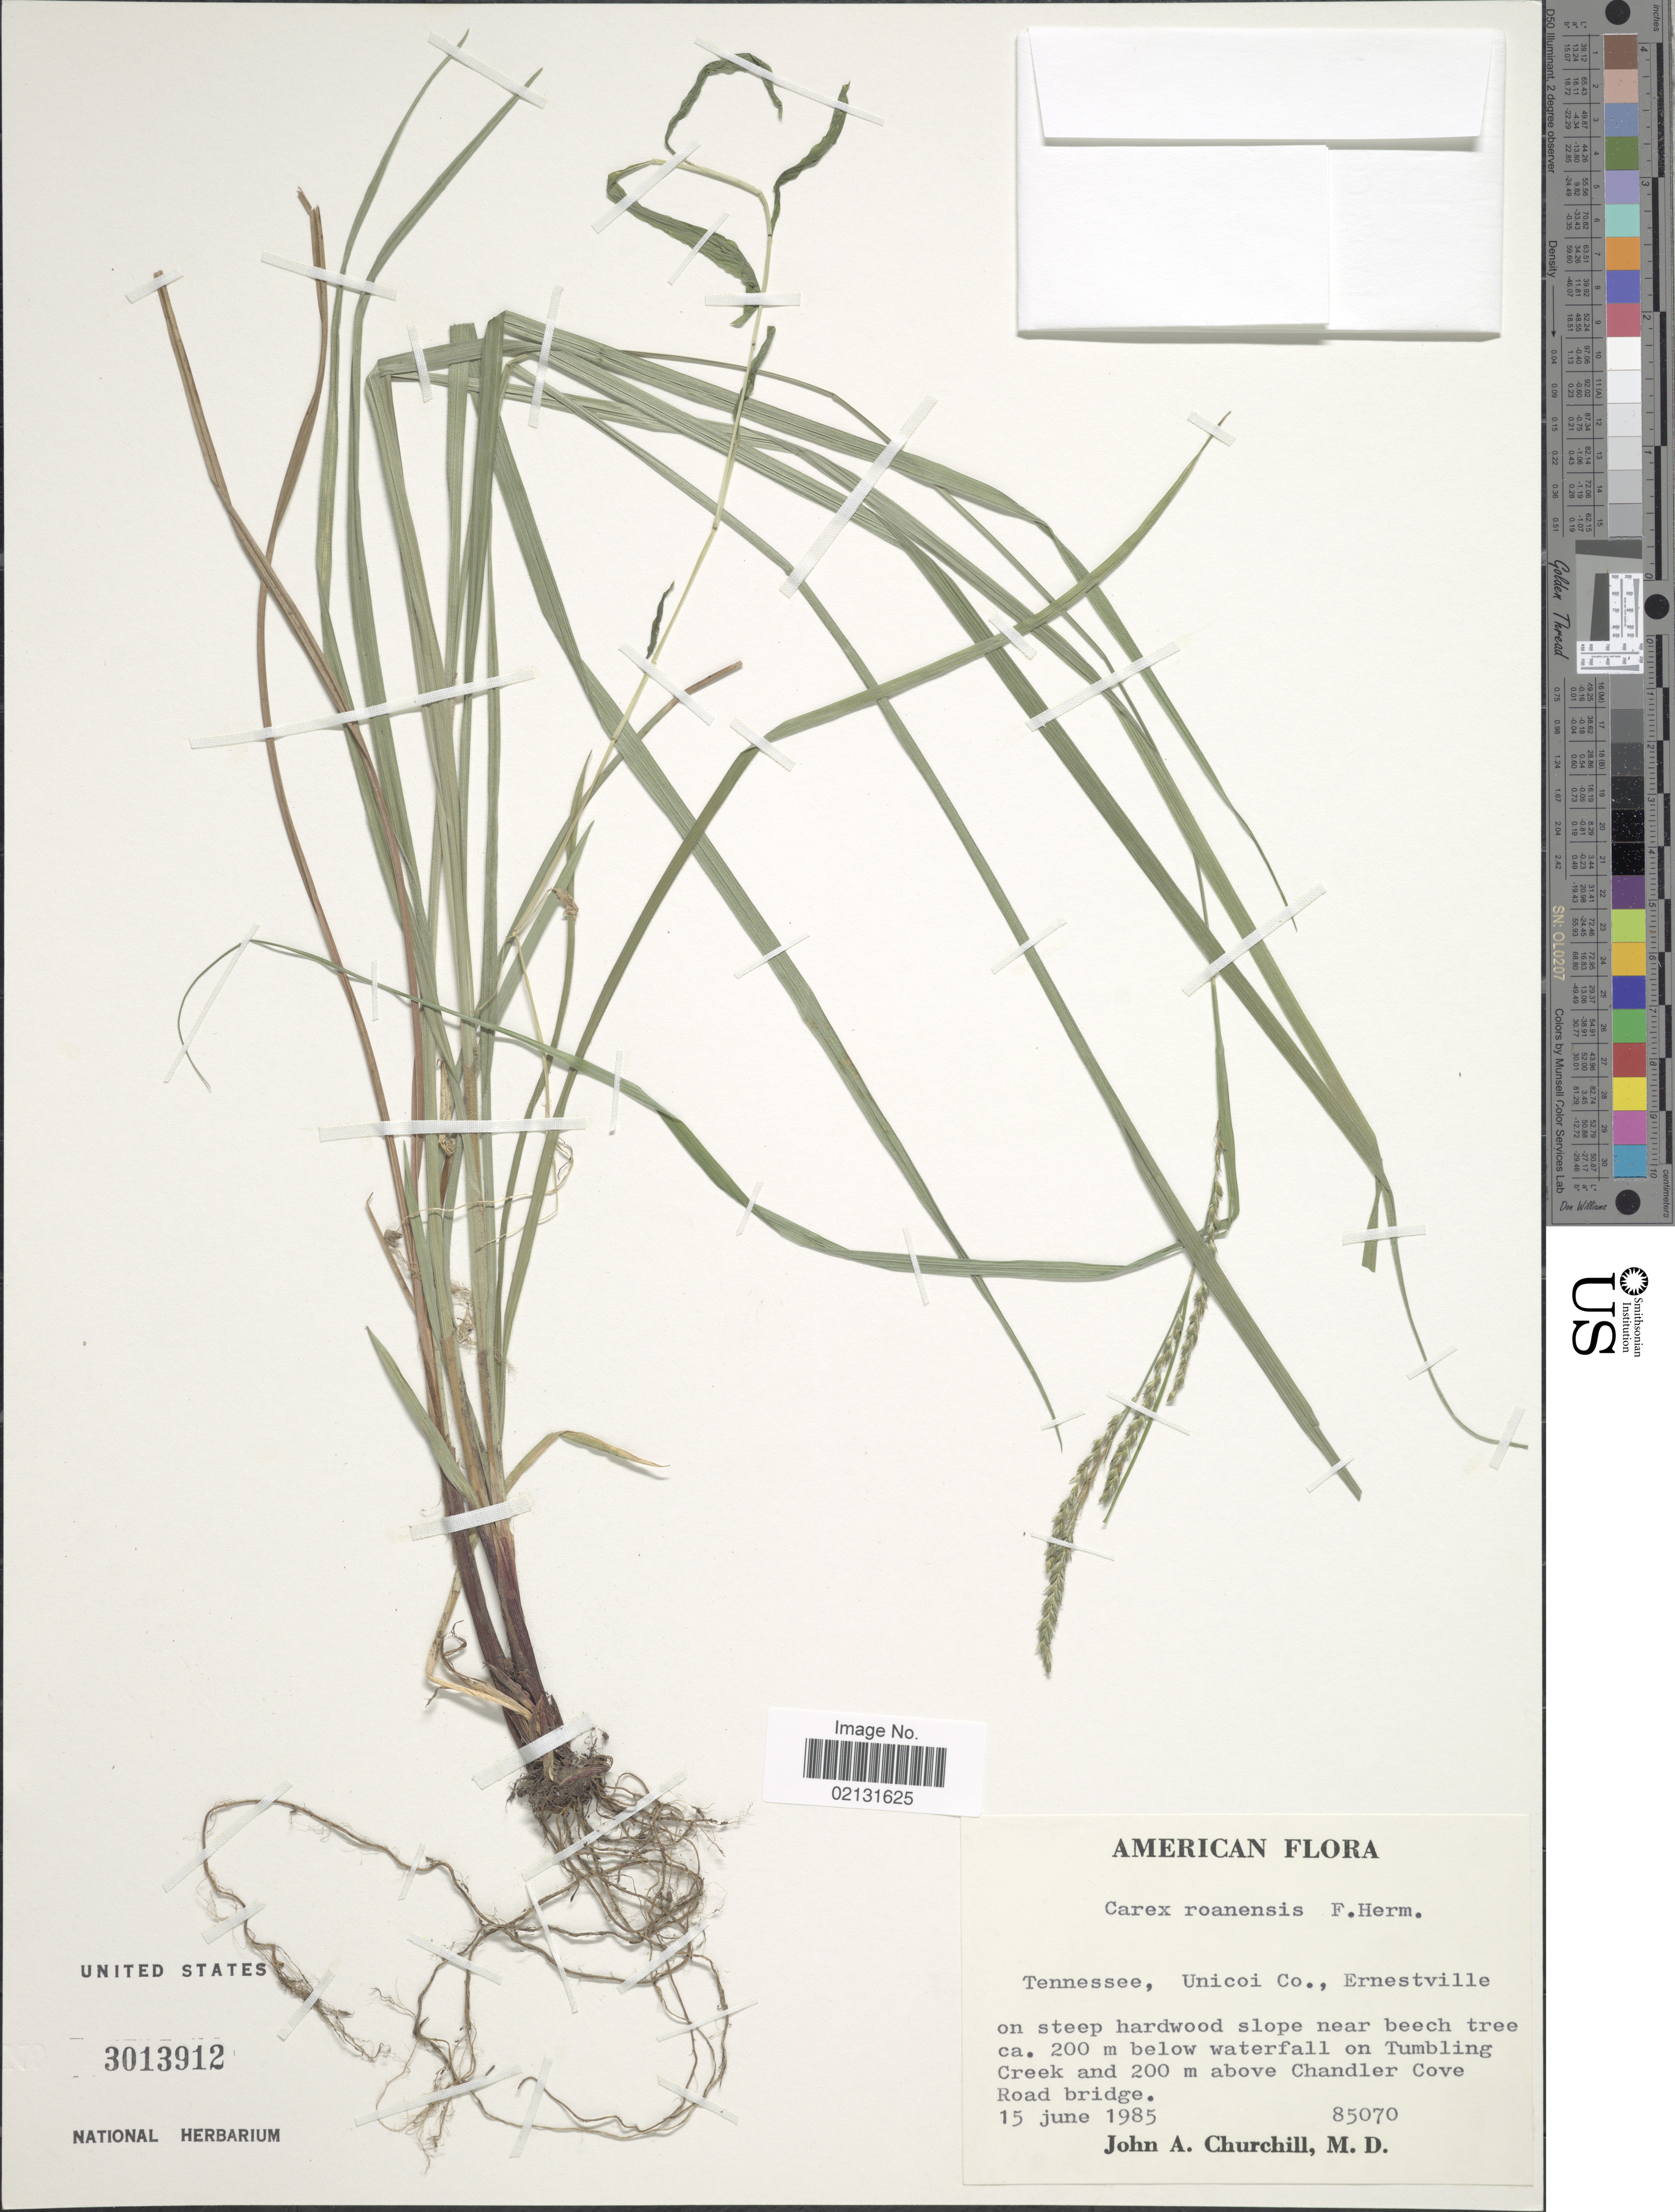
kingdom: Plantae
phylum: Tracheophyta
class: Liliopsida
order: Poales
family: Cyperaceae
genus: Carex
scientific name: Carex roanensis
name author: F.J. Herm.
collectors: J. Churchill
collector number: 85070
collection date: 1985-06-15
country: United States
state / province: Tennessee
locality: Unicoi Co., Ernestville, on steep hardwood slope near beech tree ca. 200 m. below waterfall on Tumbling Creek and 200m above Chandler Cove Road Bridge.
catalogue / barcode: US 3013912